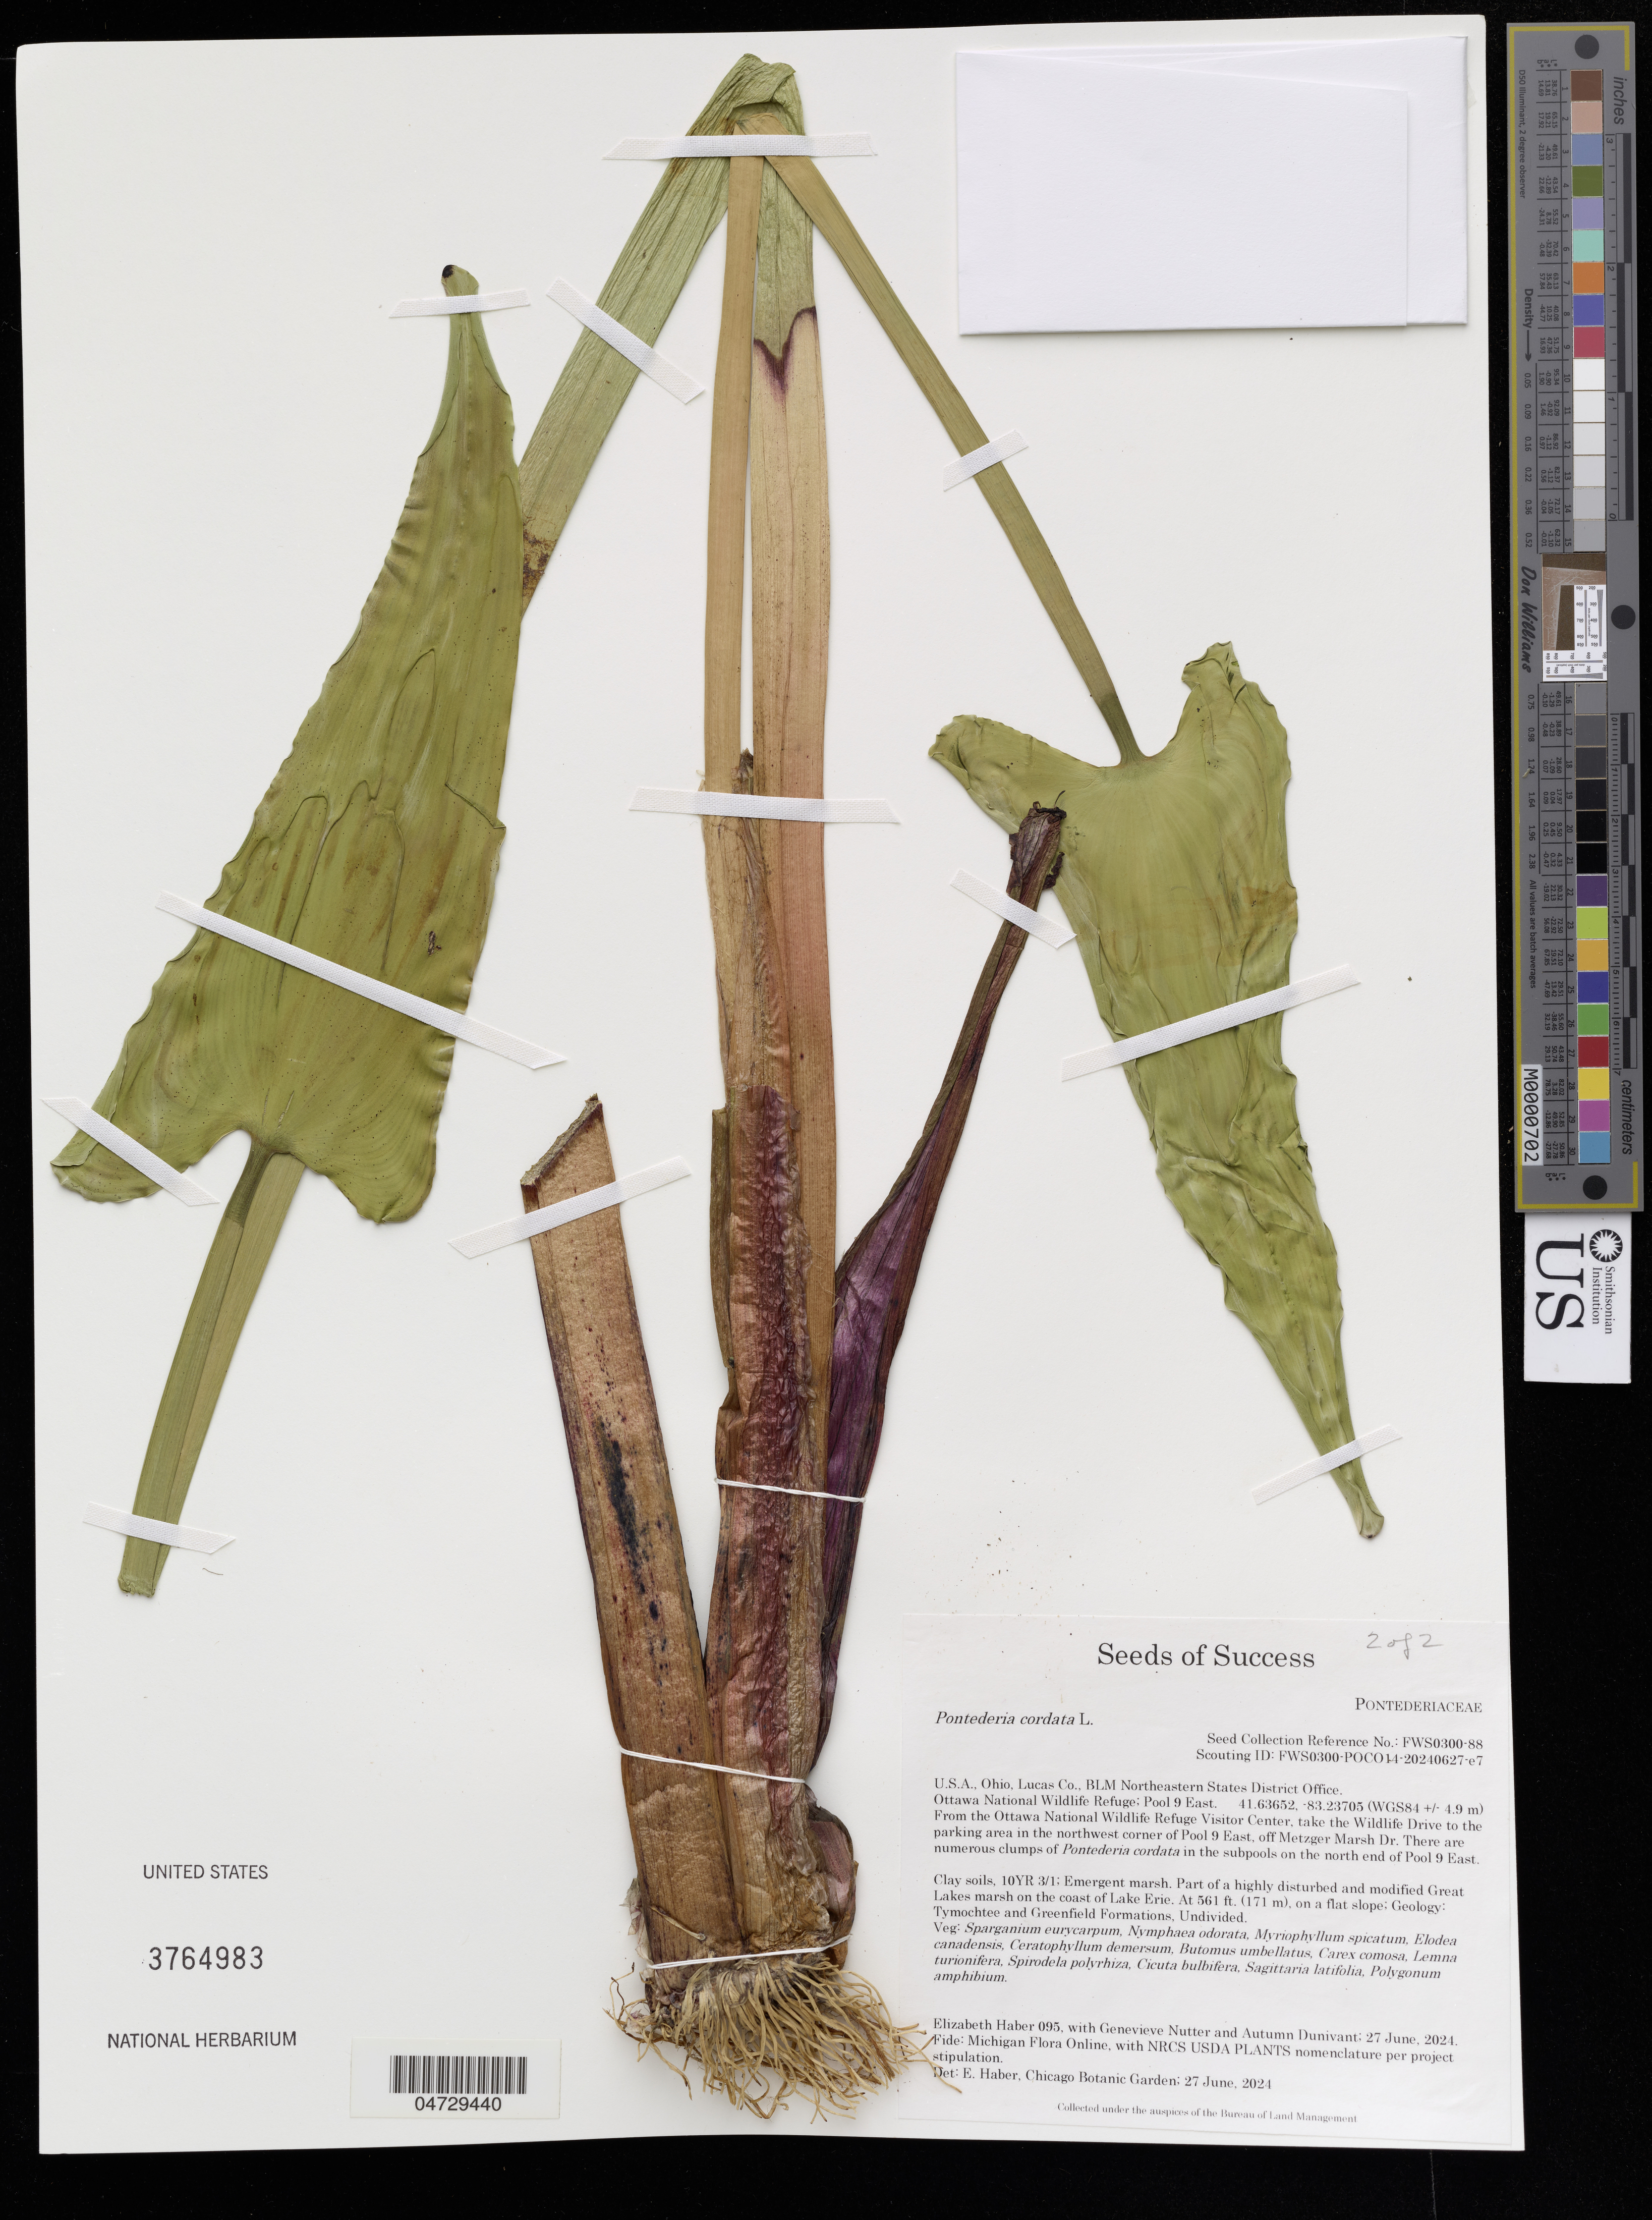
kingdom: Plantae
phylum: Tracheophyta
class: Liliopsida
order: Commelinales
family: Pontederiaceae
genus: Pontederia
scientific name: Pontederia cordata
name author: L.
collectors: E. Haber, G. Nutter & A. Dunivant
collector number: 095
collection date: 2024-06-27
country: United States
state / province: Ohio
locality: Lucas Co., BLM Northeastern States District Office. Ottawa National Wildlife Refuge; Pool 9 East. (WGS84 +/- 4.9m). From the Ottawa National Wildlife Refuge Visitor Center, take the Wildlife Drive to the parking area in the northwest corner of Pool 9 East, off Metzger Marsh Dr.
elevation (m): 171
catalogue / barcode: US 3764983